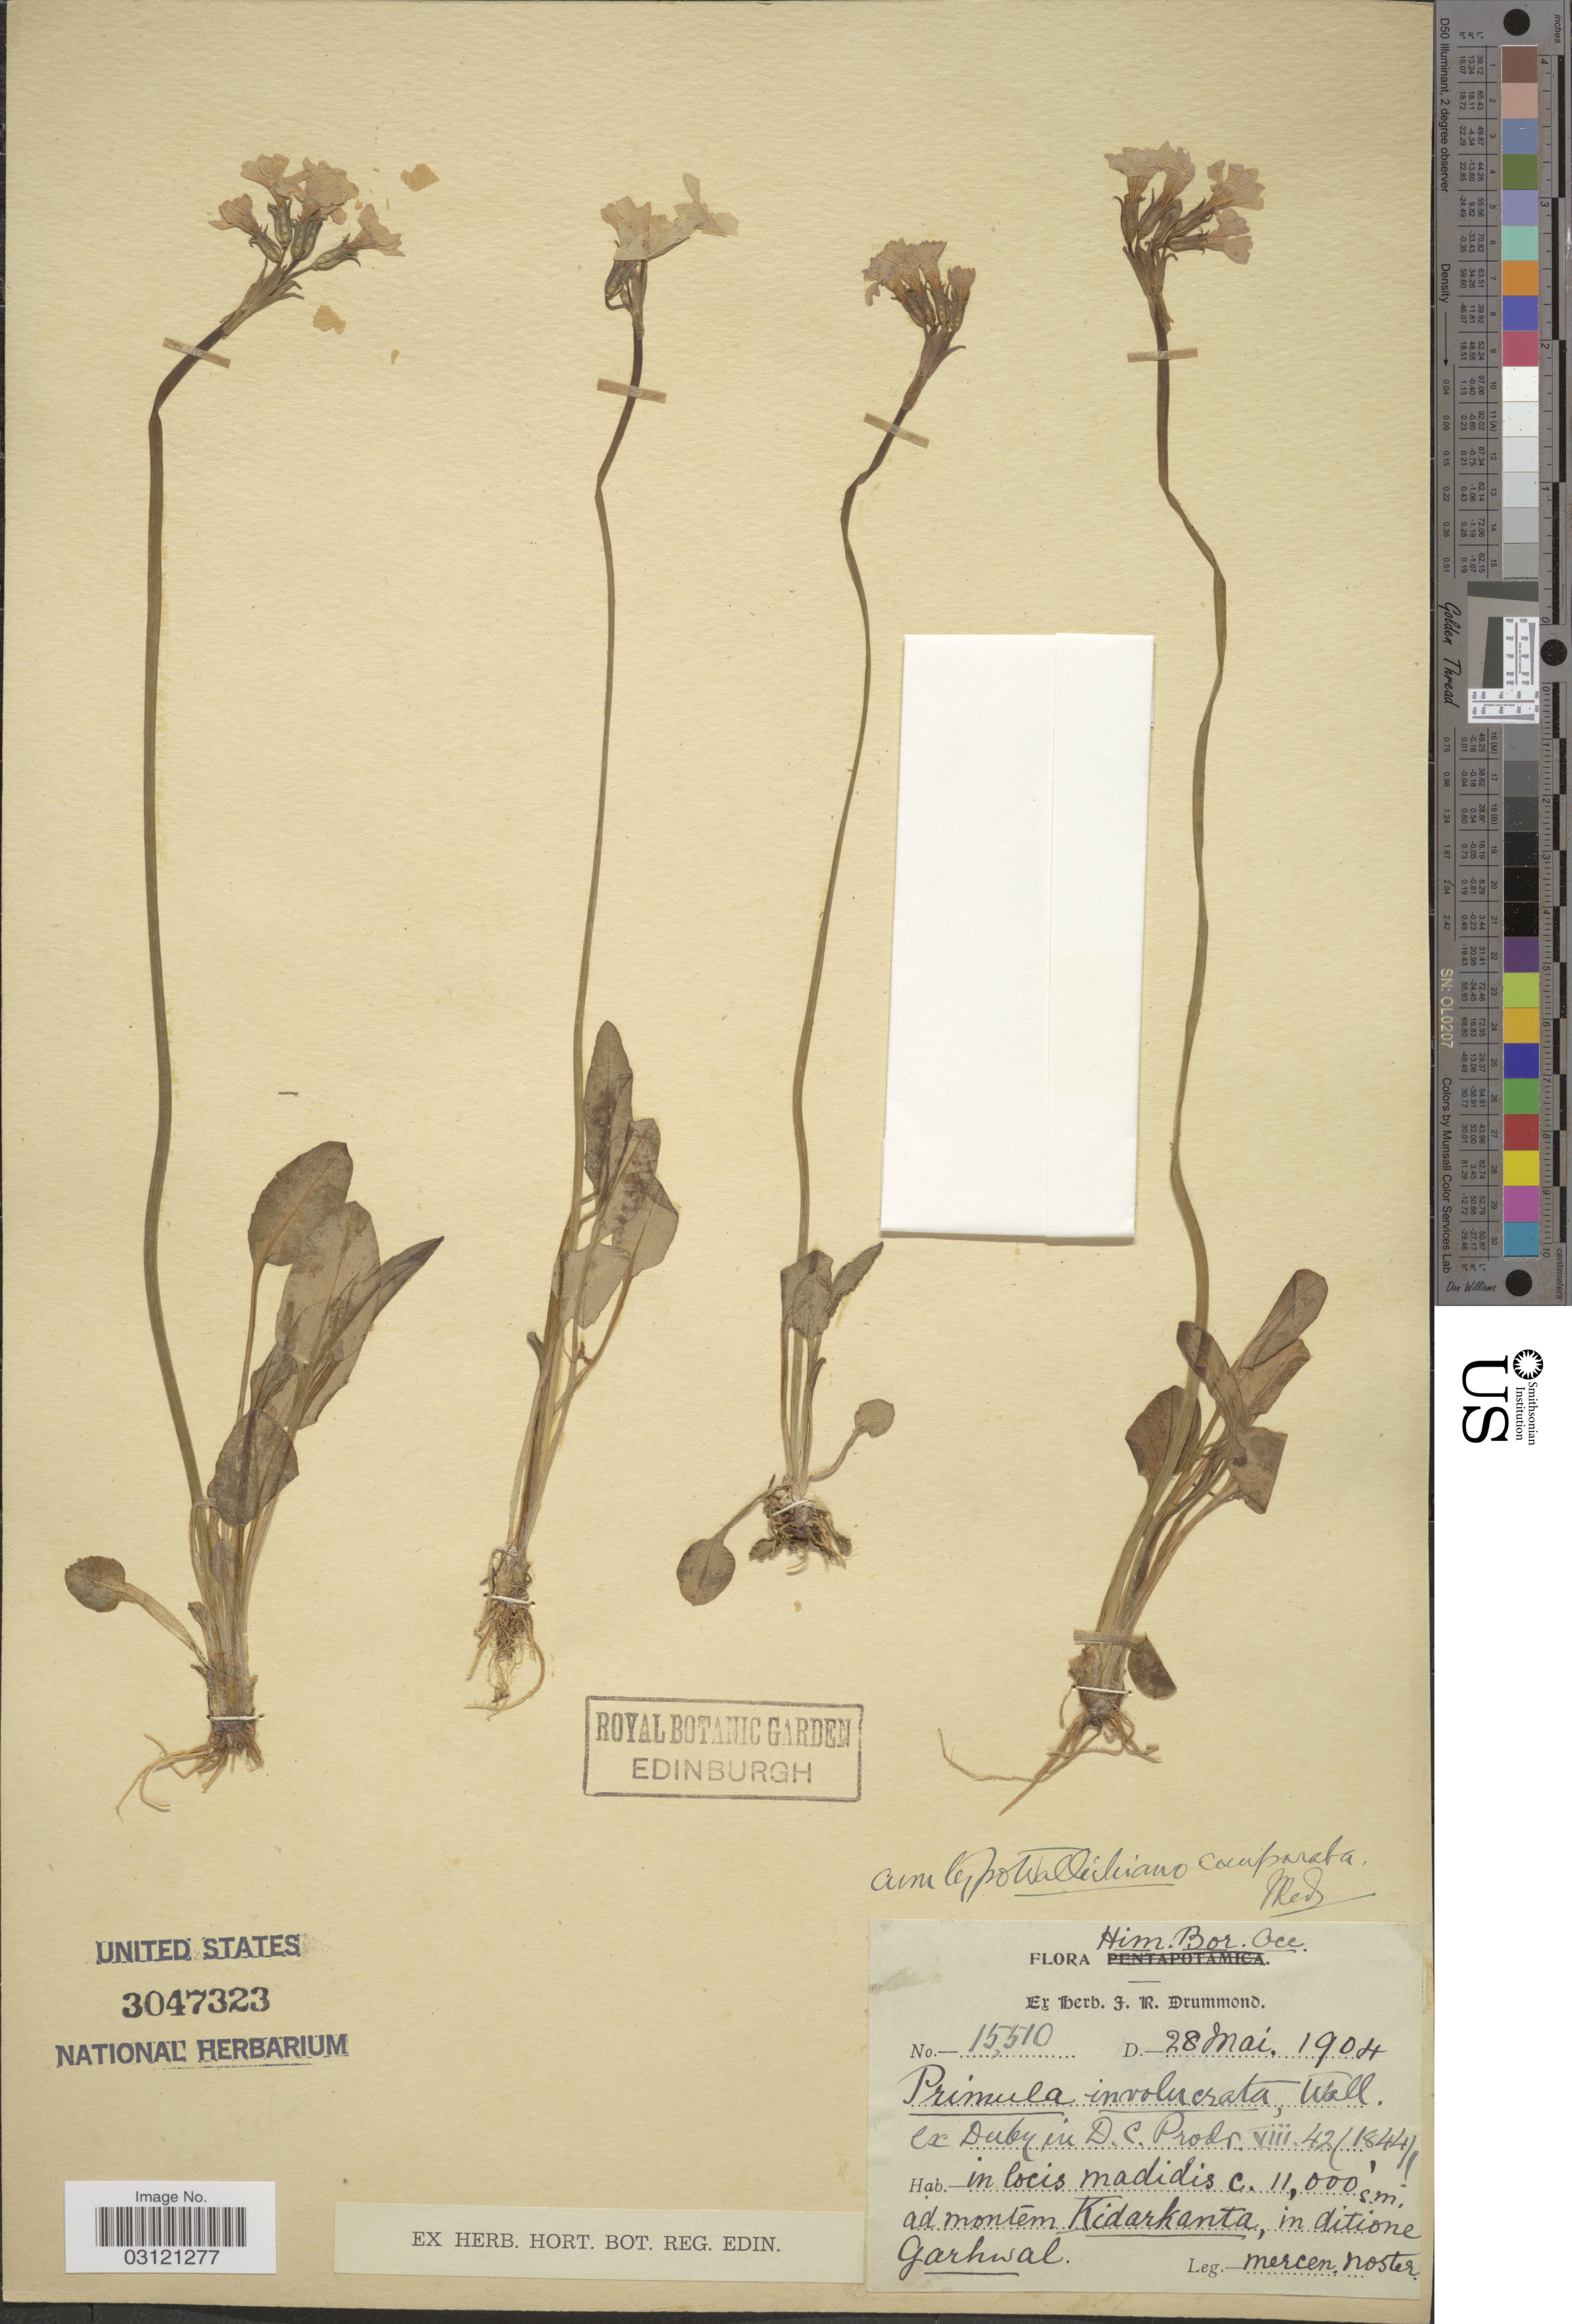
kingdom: Plantae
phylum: Tracheophyta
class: Magnoliopsida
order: Ericales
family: Primulaceae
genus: Primula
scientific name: Primula involucrata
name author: Wall. ex Duby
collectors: M. Noster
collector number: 15510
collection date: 1904-05-28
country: India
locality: Him. Bor. Occ., ad montem Kidarkanta, in ditione Garhwal.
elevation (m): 3353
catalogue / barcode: US 3047323